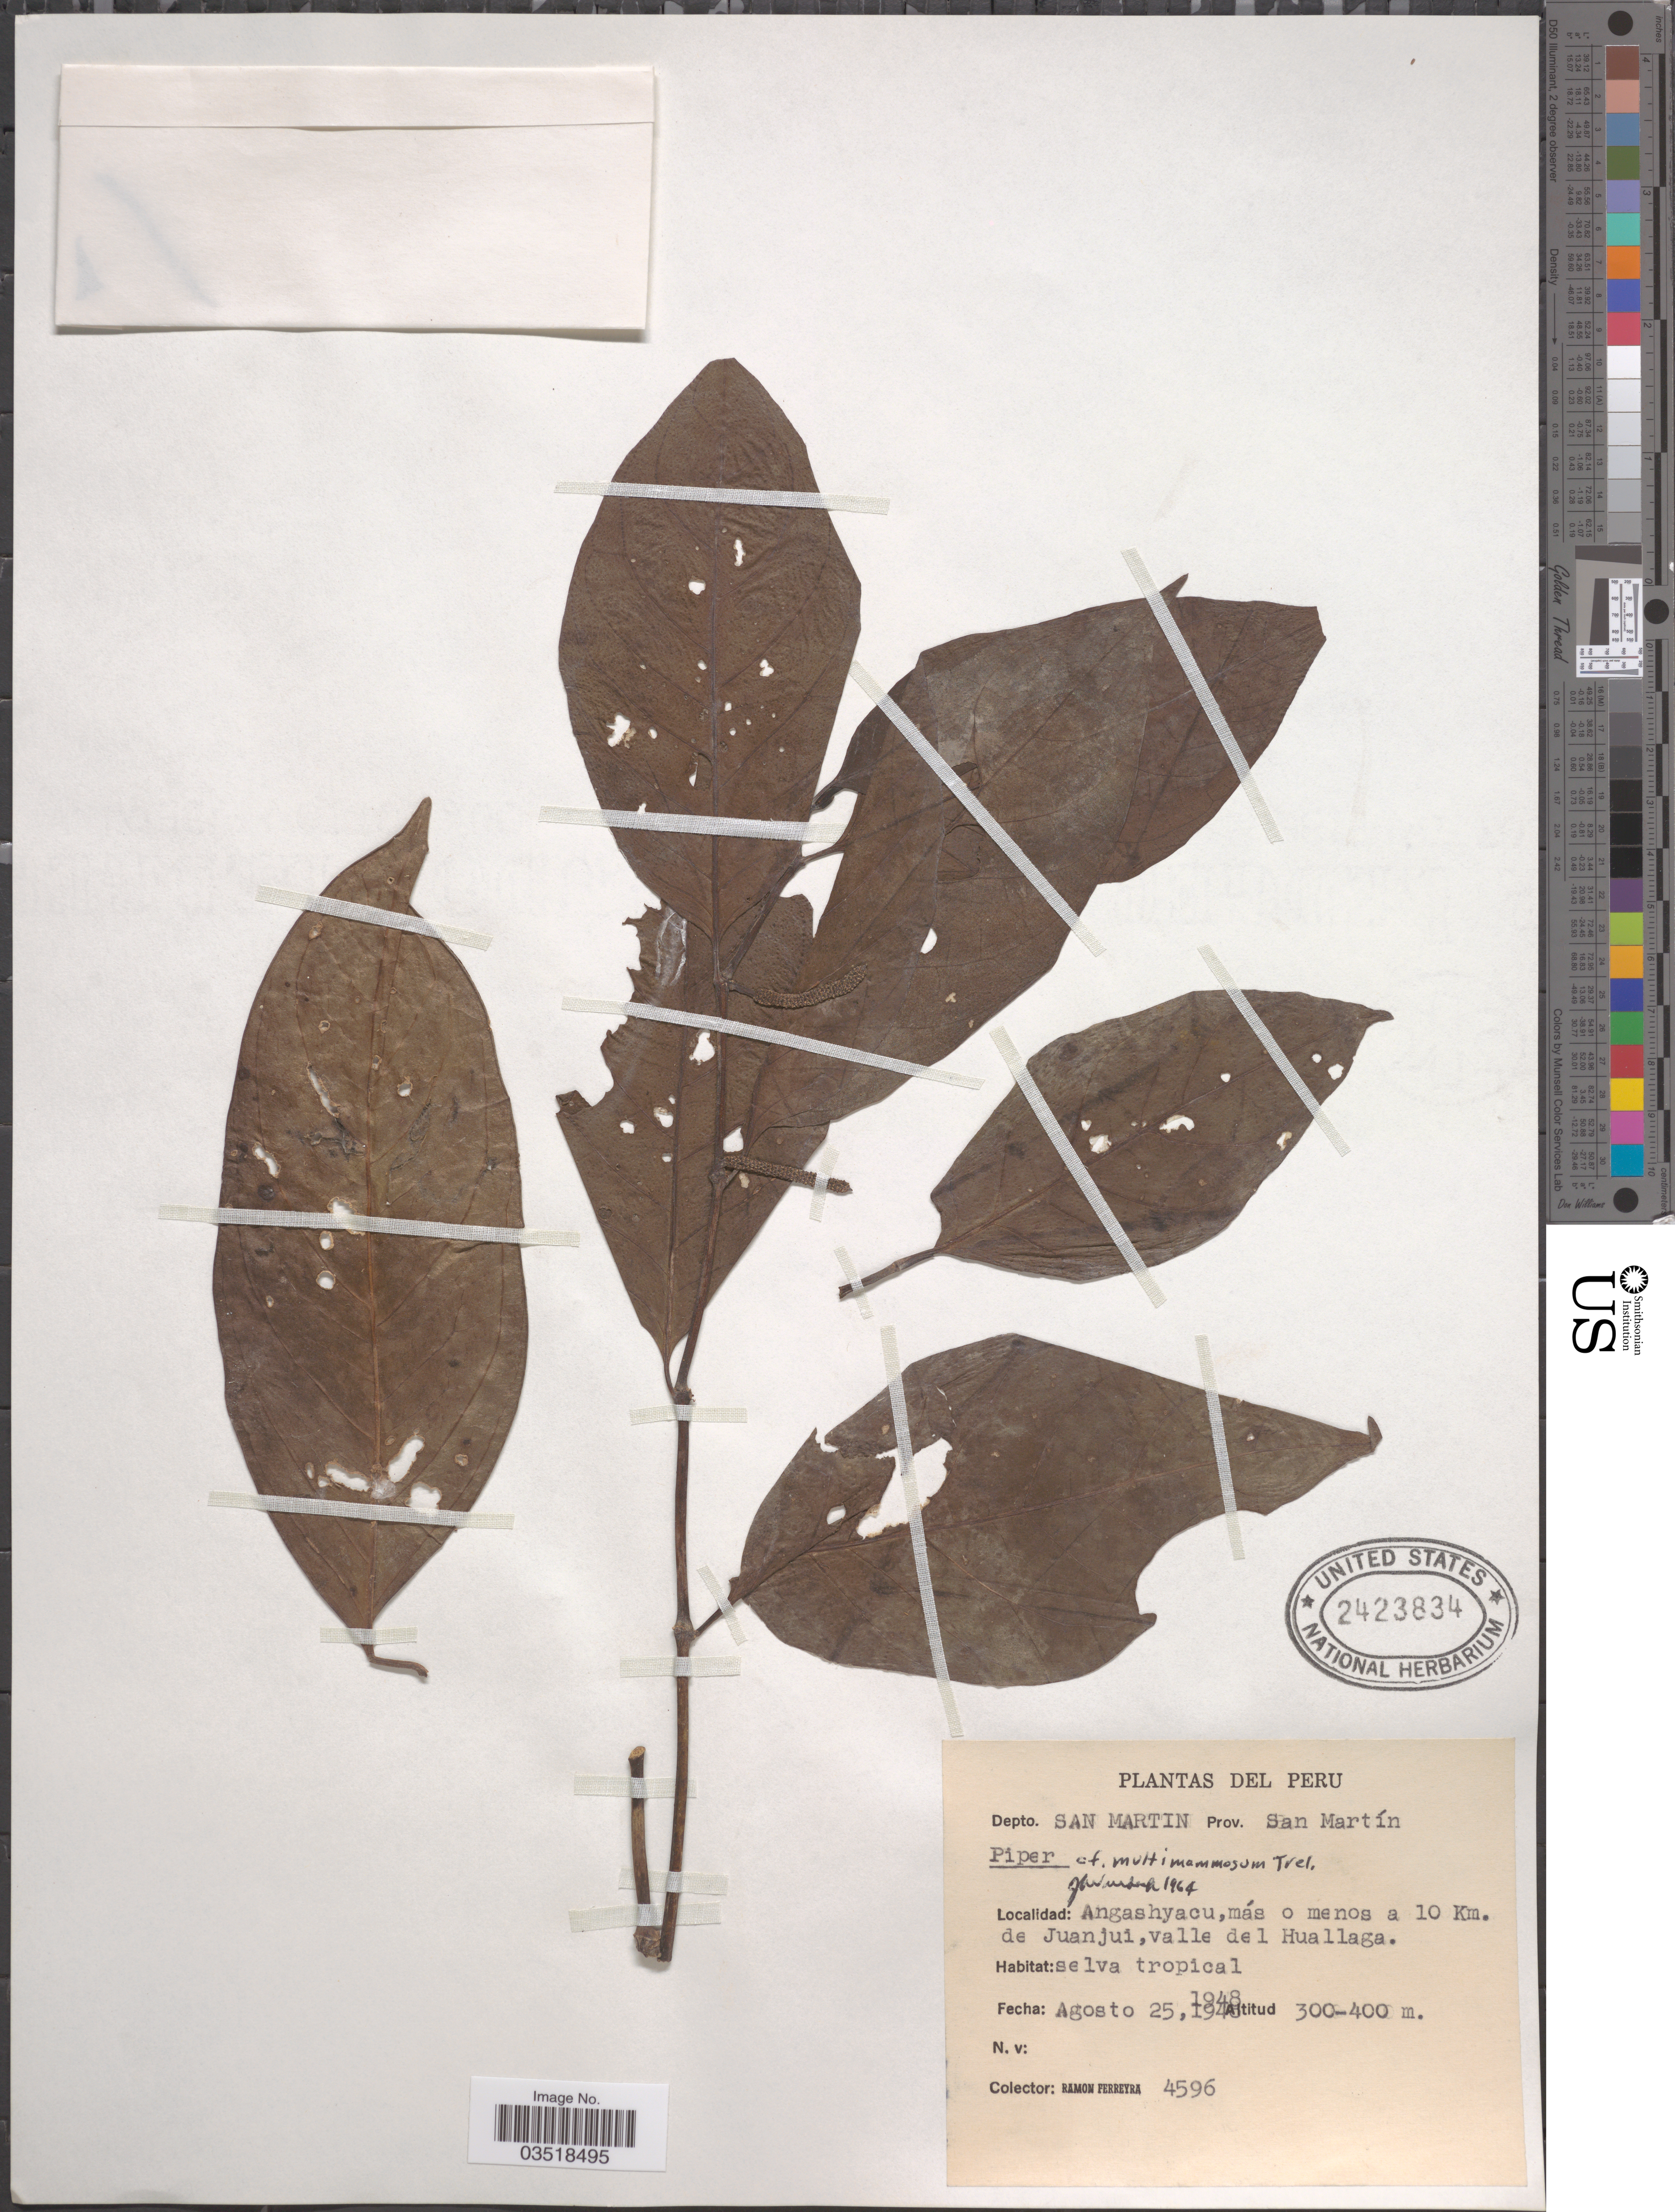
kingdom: Plantae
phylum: Tracheophyta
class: Magnoliopsida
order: Piperales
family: Piperaceae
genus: Piper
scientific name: Piper multimammosum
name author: Trel. in J.F. Macbr.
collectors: R. A. Ferreyra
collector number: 4596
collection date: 1948-08-25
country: Peru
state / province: San Martín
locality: Depto. San Martin, Prov. San Martín. Angashyacu, más o menos a 10 Km. de Juanjui, valle del Huallaga.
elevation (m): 300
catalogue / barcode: US 2423834